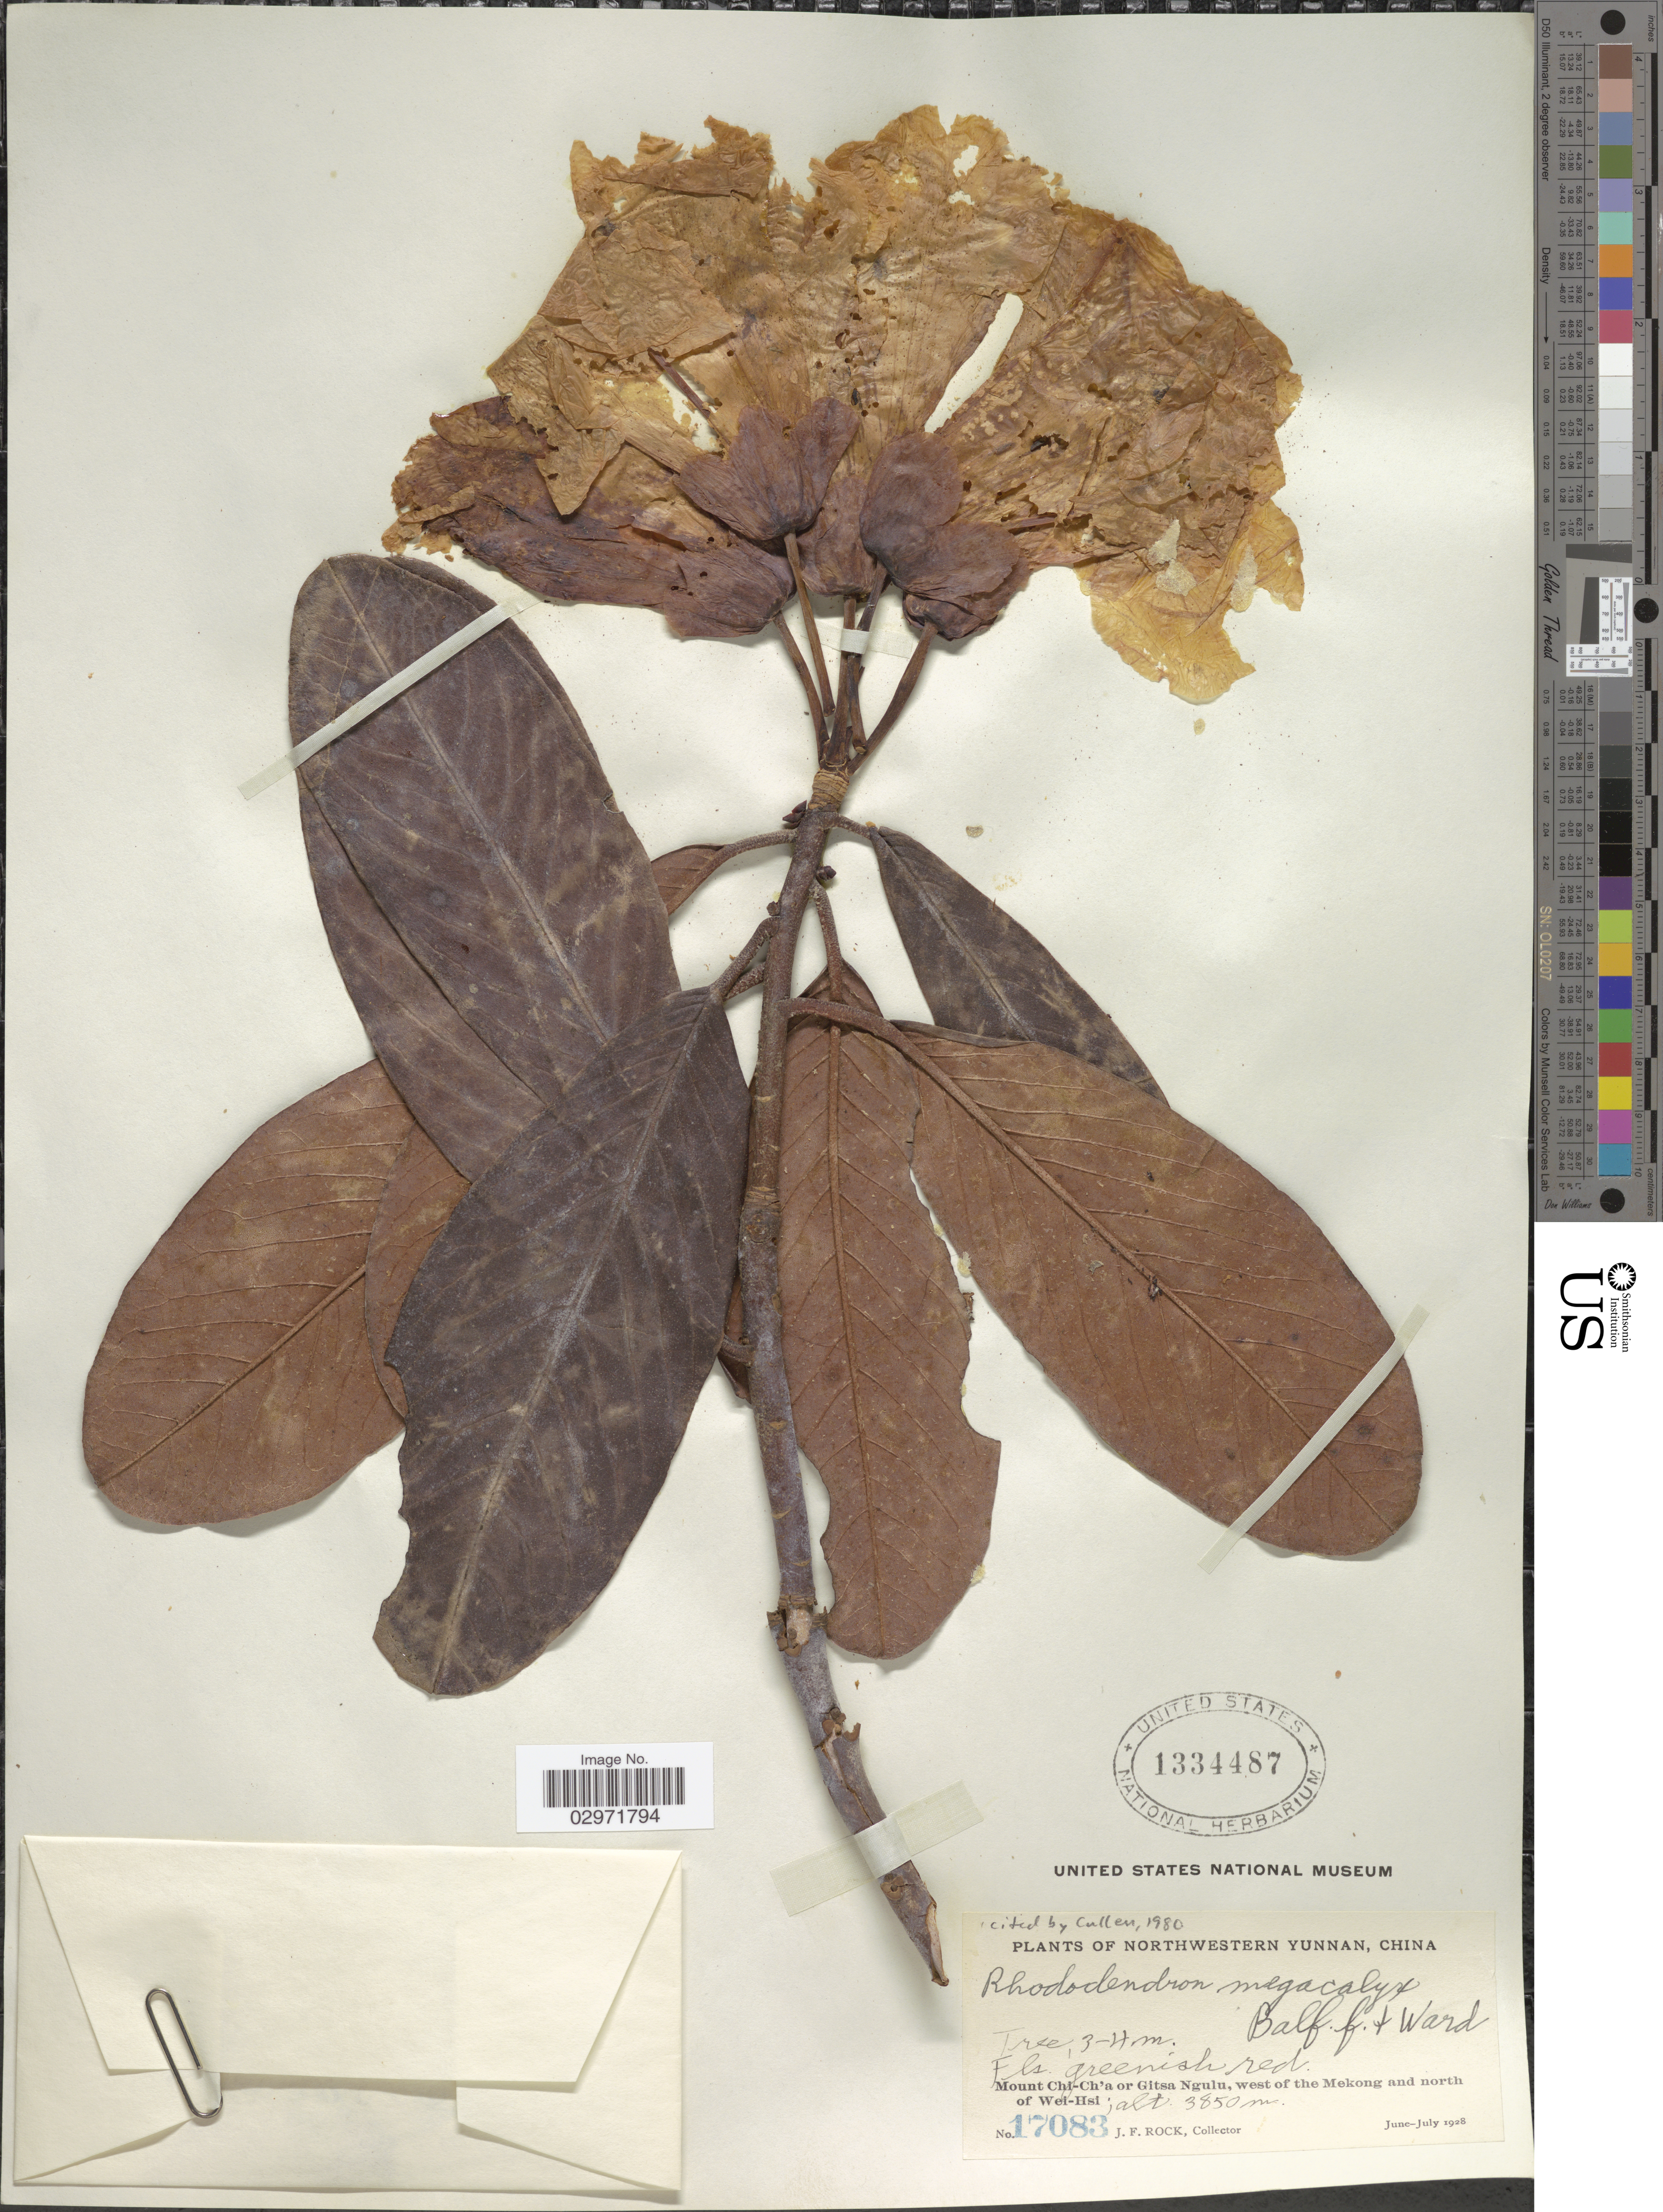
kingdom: Plantae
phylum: Tracheophyta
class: Magnoliopsida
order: Ericales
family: Ericaceae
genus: Rhododendron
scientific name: Rhododendron megacalyx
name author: Balf. f. & Ward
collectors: J. Rock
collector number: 17083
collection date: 1928-06/1928-07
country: China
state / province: Yunnan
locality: Northwestern Yunnan. Mount Chi-Ch'a or Gitsa Nguiu, west of the Mekong and north of Wei-Hsi.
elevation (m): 3850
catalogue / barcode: US 1334487